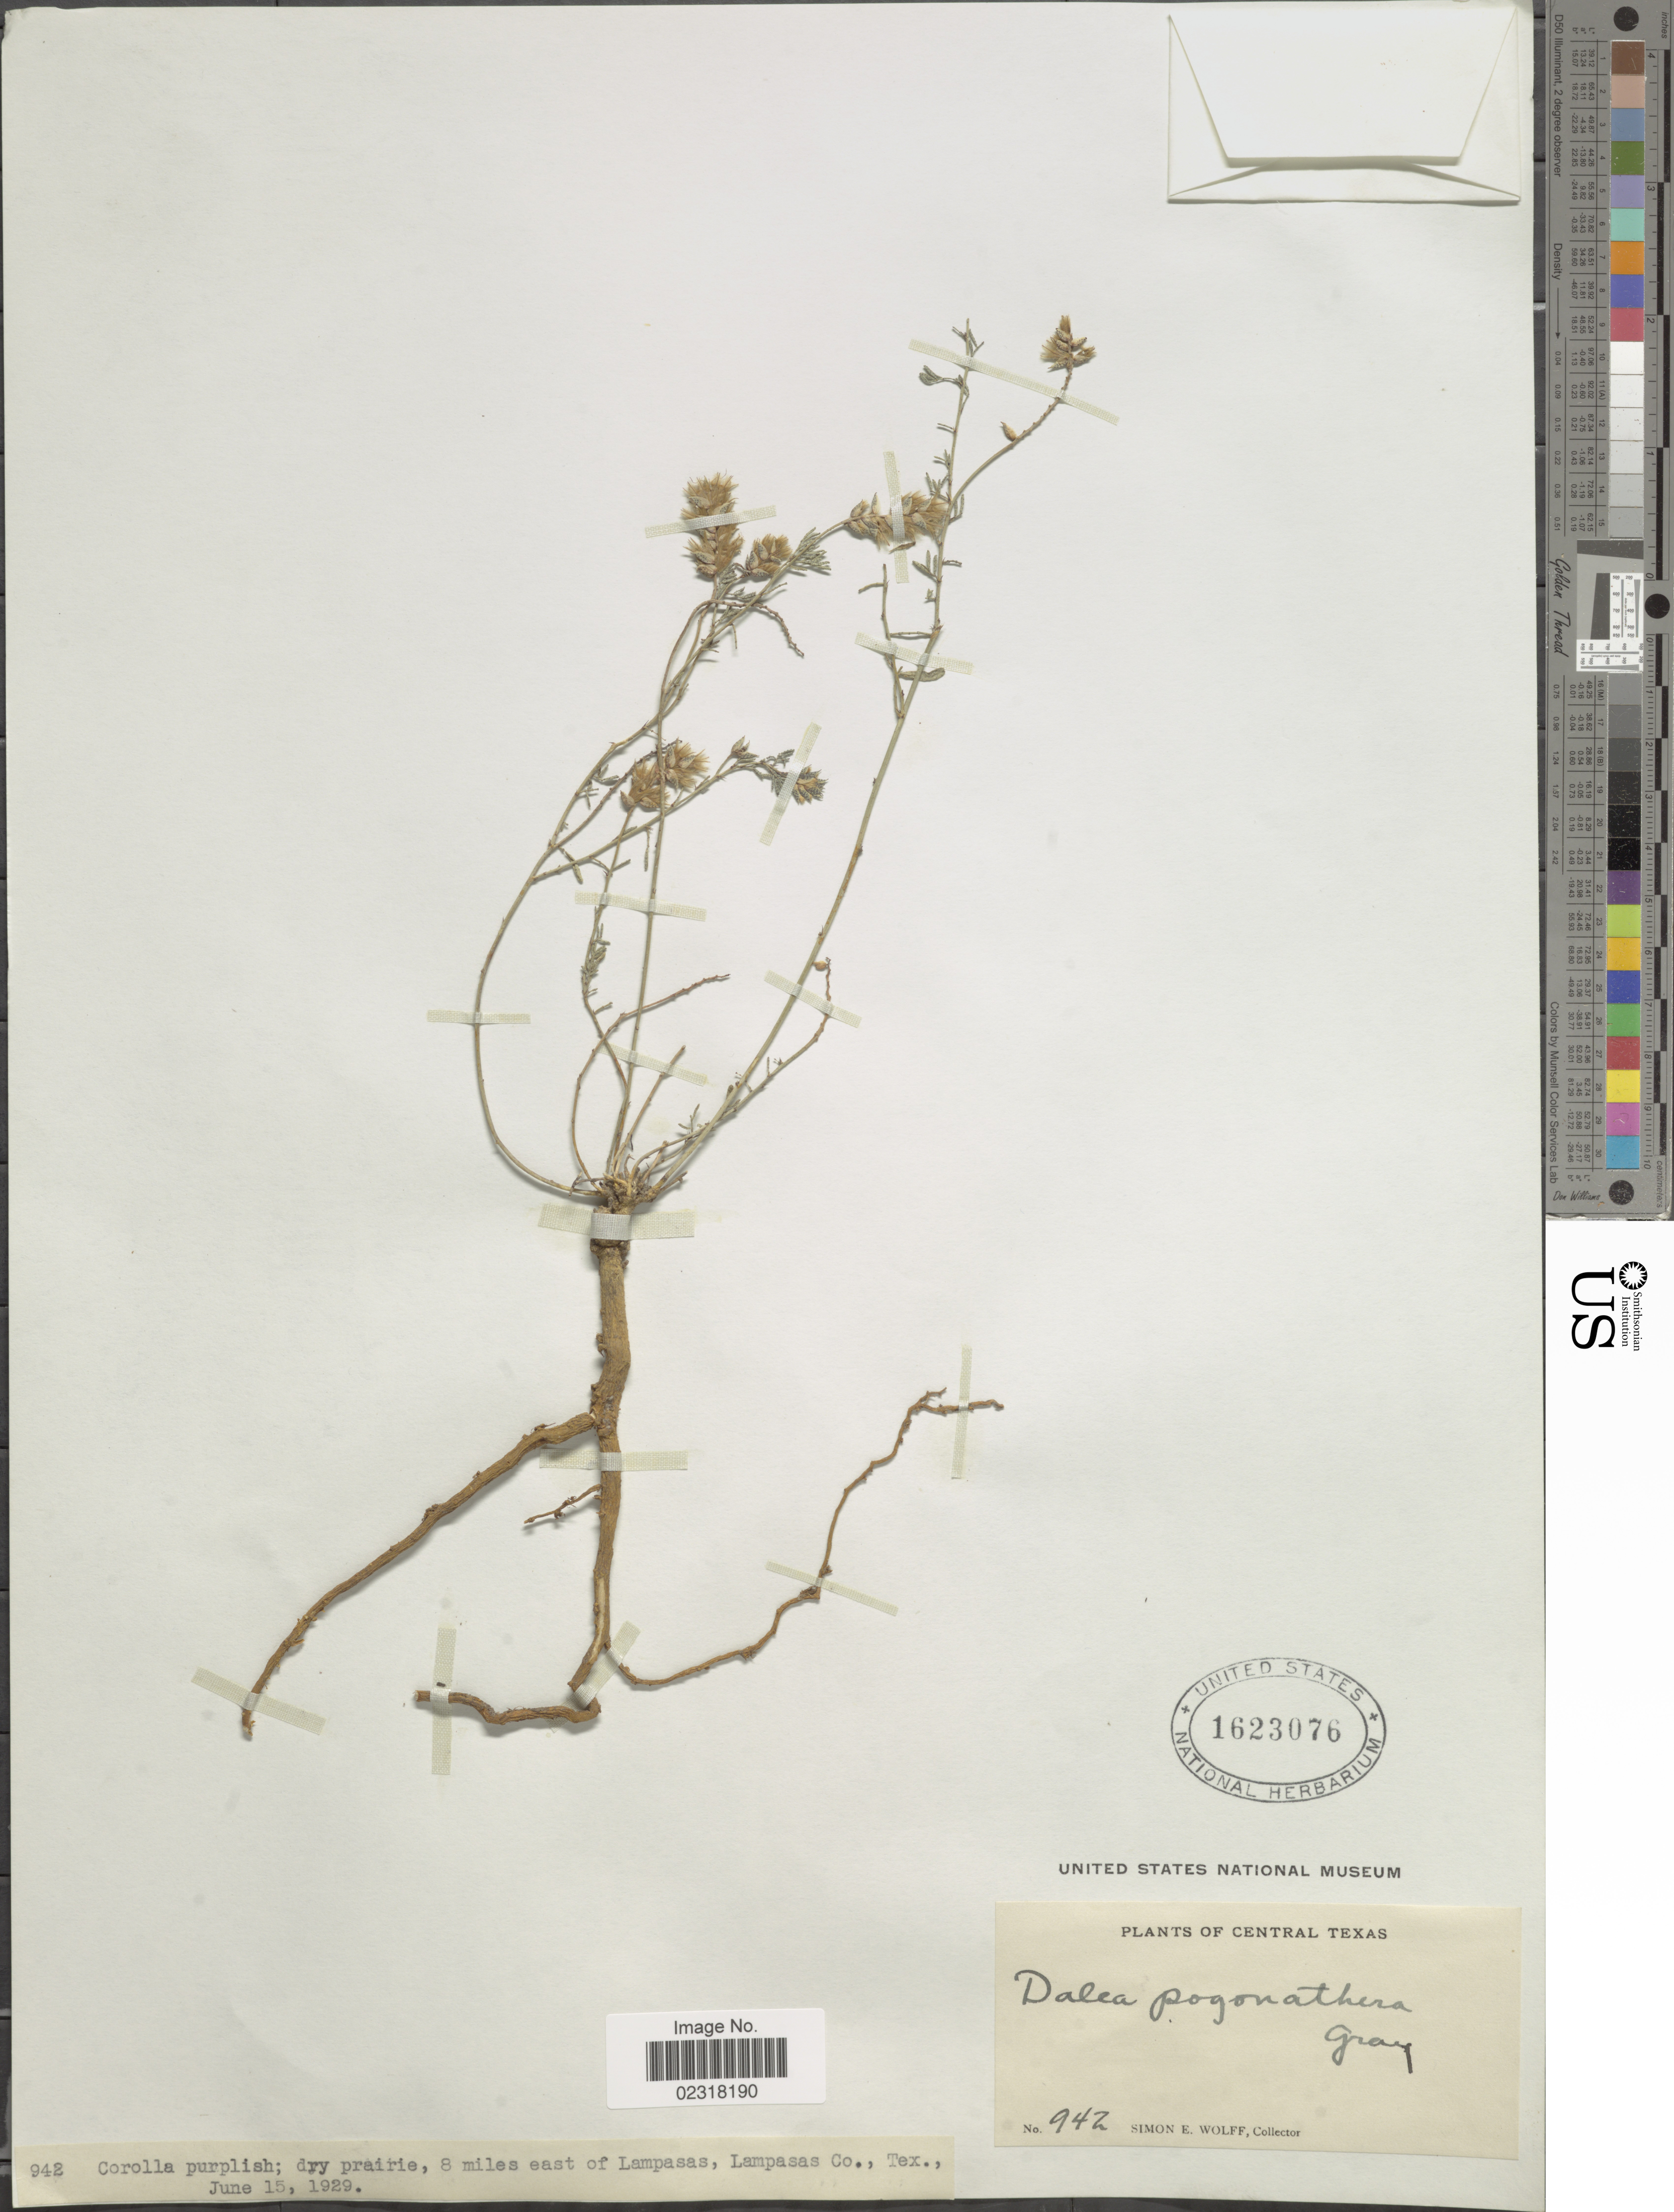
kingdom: Plantae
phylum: Tracheophyta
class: Magnoliopsida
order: Fabales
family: Fabaceae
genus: Dalea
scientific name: Dalea pogonathera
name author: A. Gray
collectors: S. E. Wolff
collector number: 942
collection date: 1929-06-15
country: United States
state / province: Texas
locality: Central Texas, 8 miles east of Lampasas, Lampasas Co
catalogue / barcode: US 1623076